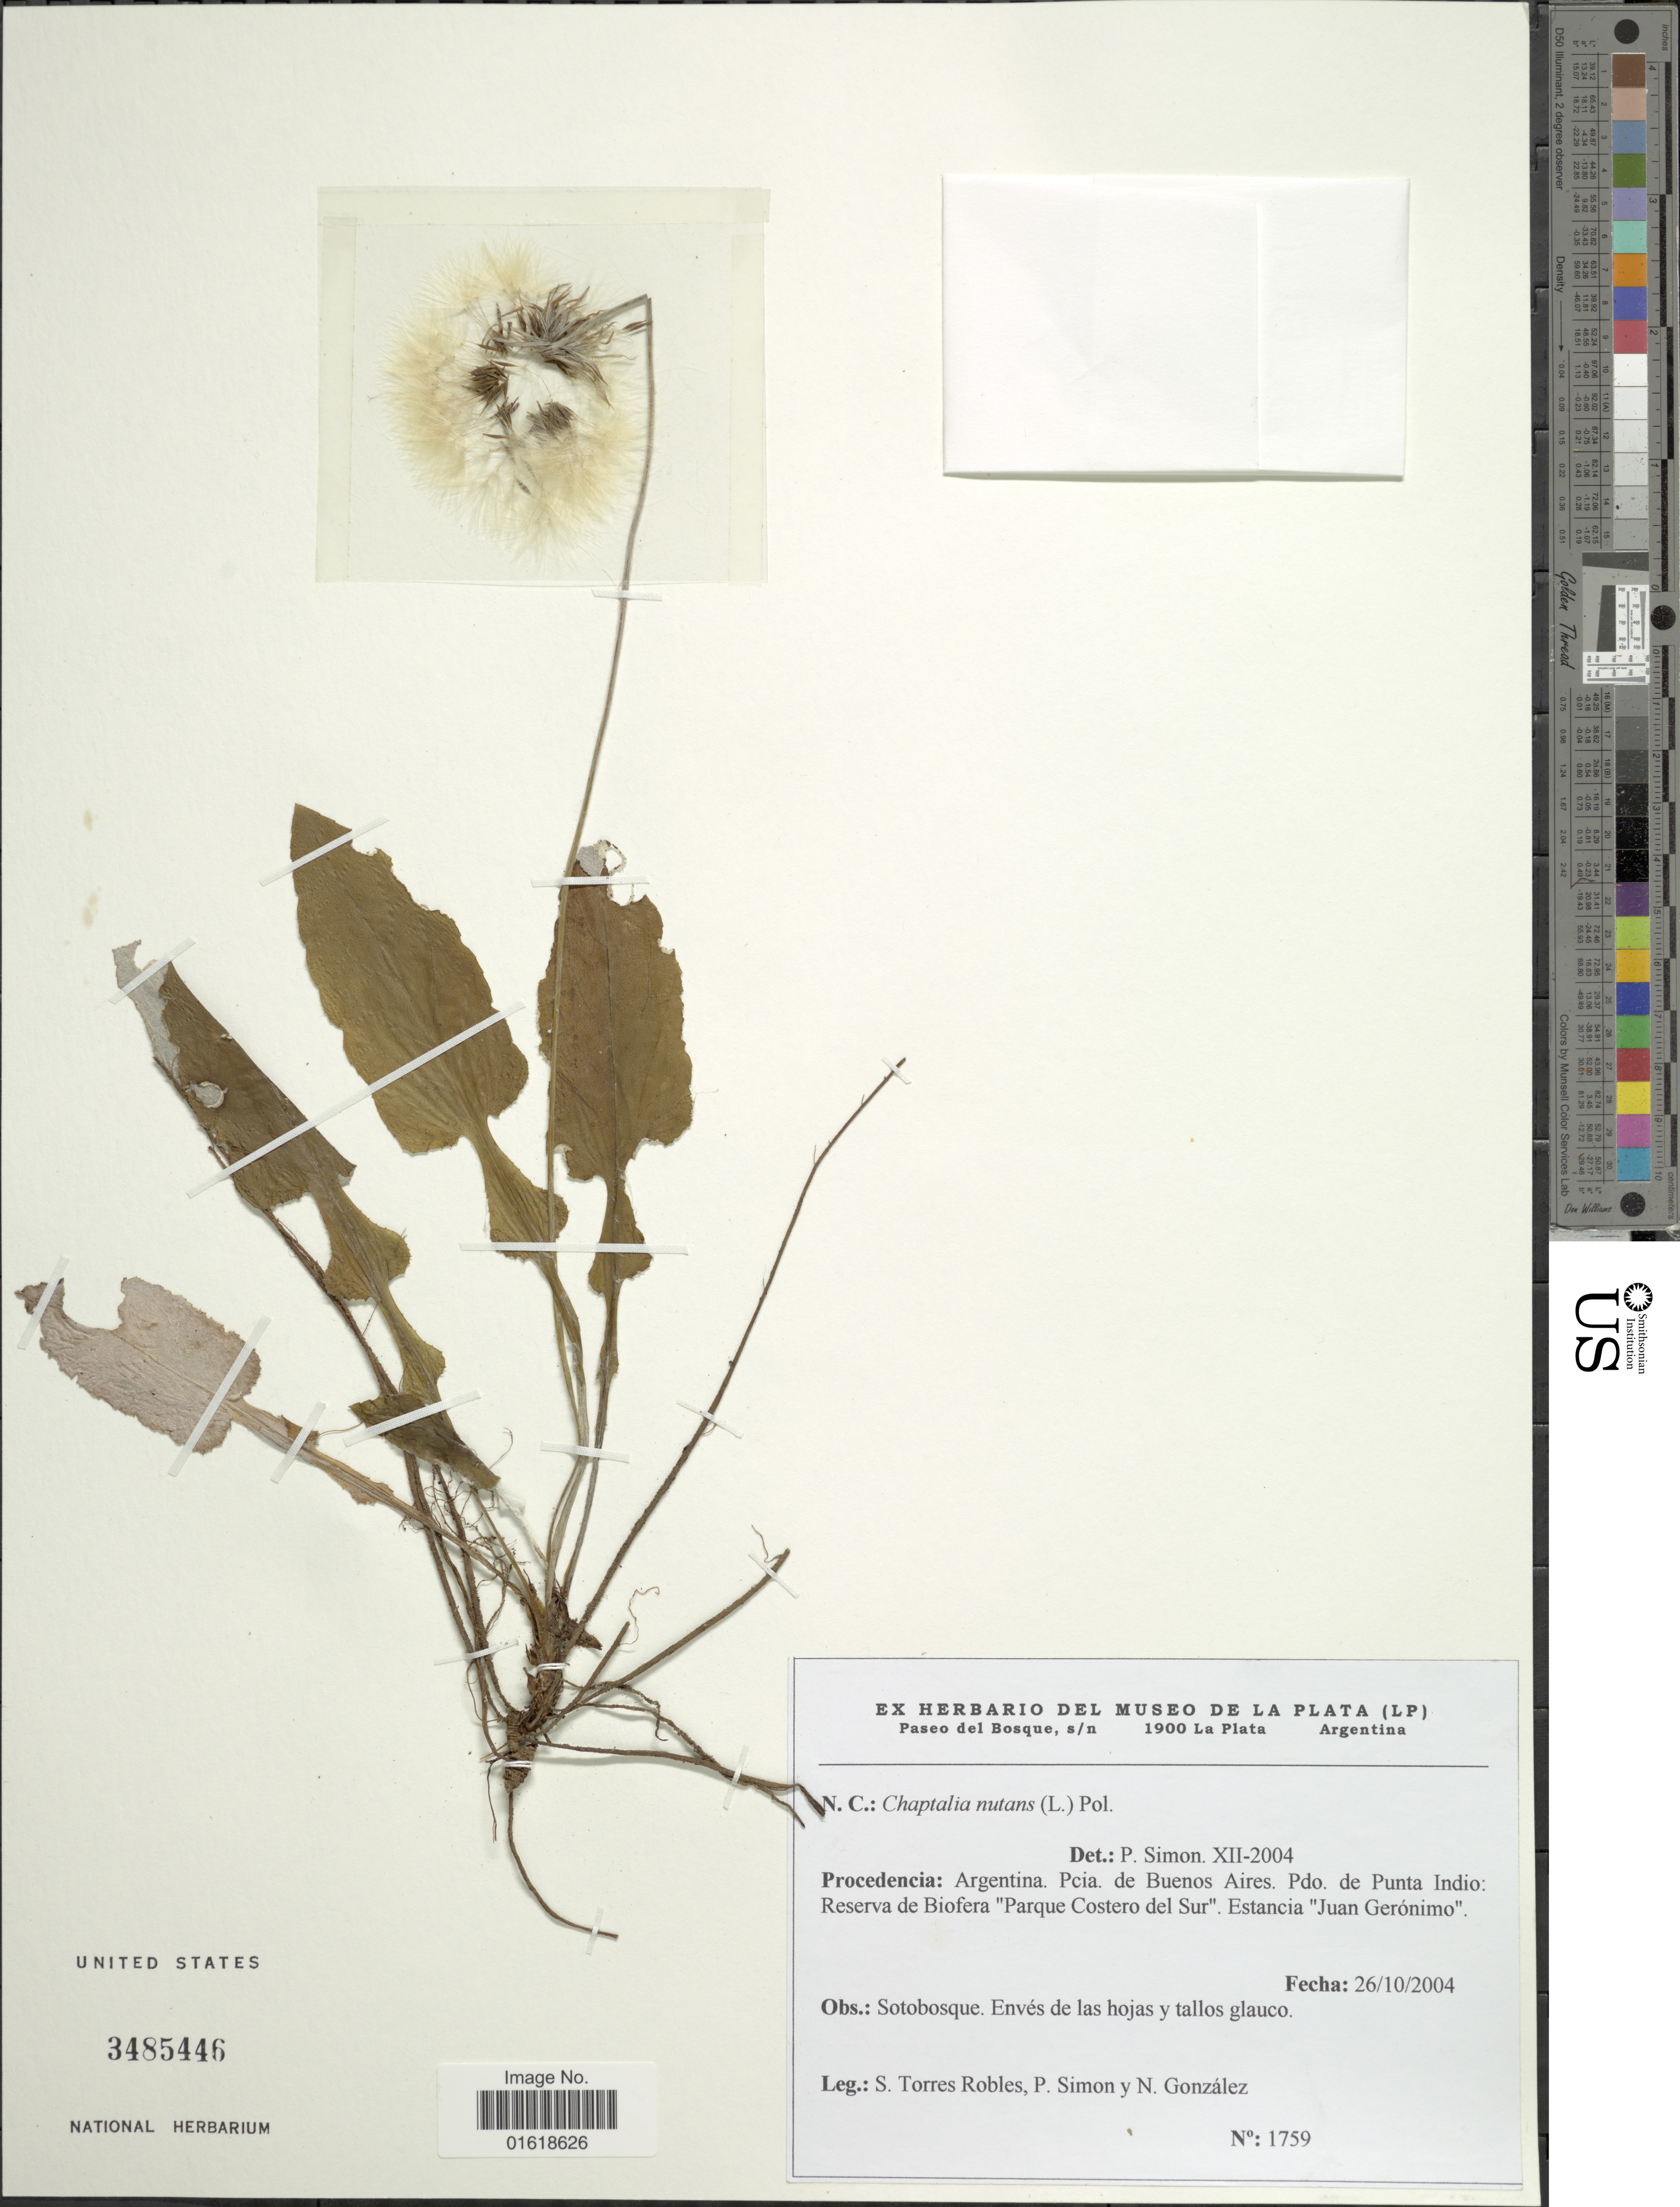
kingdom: Plantae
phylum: Tracheophyta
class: Magnoliopsida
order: Asterales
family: Asteraceae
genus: Chaptalia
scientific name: Chaptalia nutans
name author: (L.) Pol.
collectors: S. Torres Robles, P. Simon & N. Gonzalez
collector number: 1759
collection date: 2004-10-26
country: Argentina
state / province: Buenos Aires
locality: Pdo. de Punta Indio: Reserva de Biofera "Parque Costero del Sur". Estancia "Juan Gerónimo".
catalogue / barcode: US 3485446